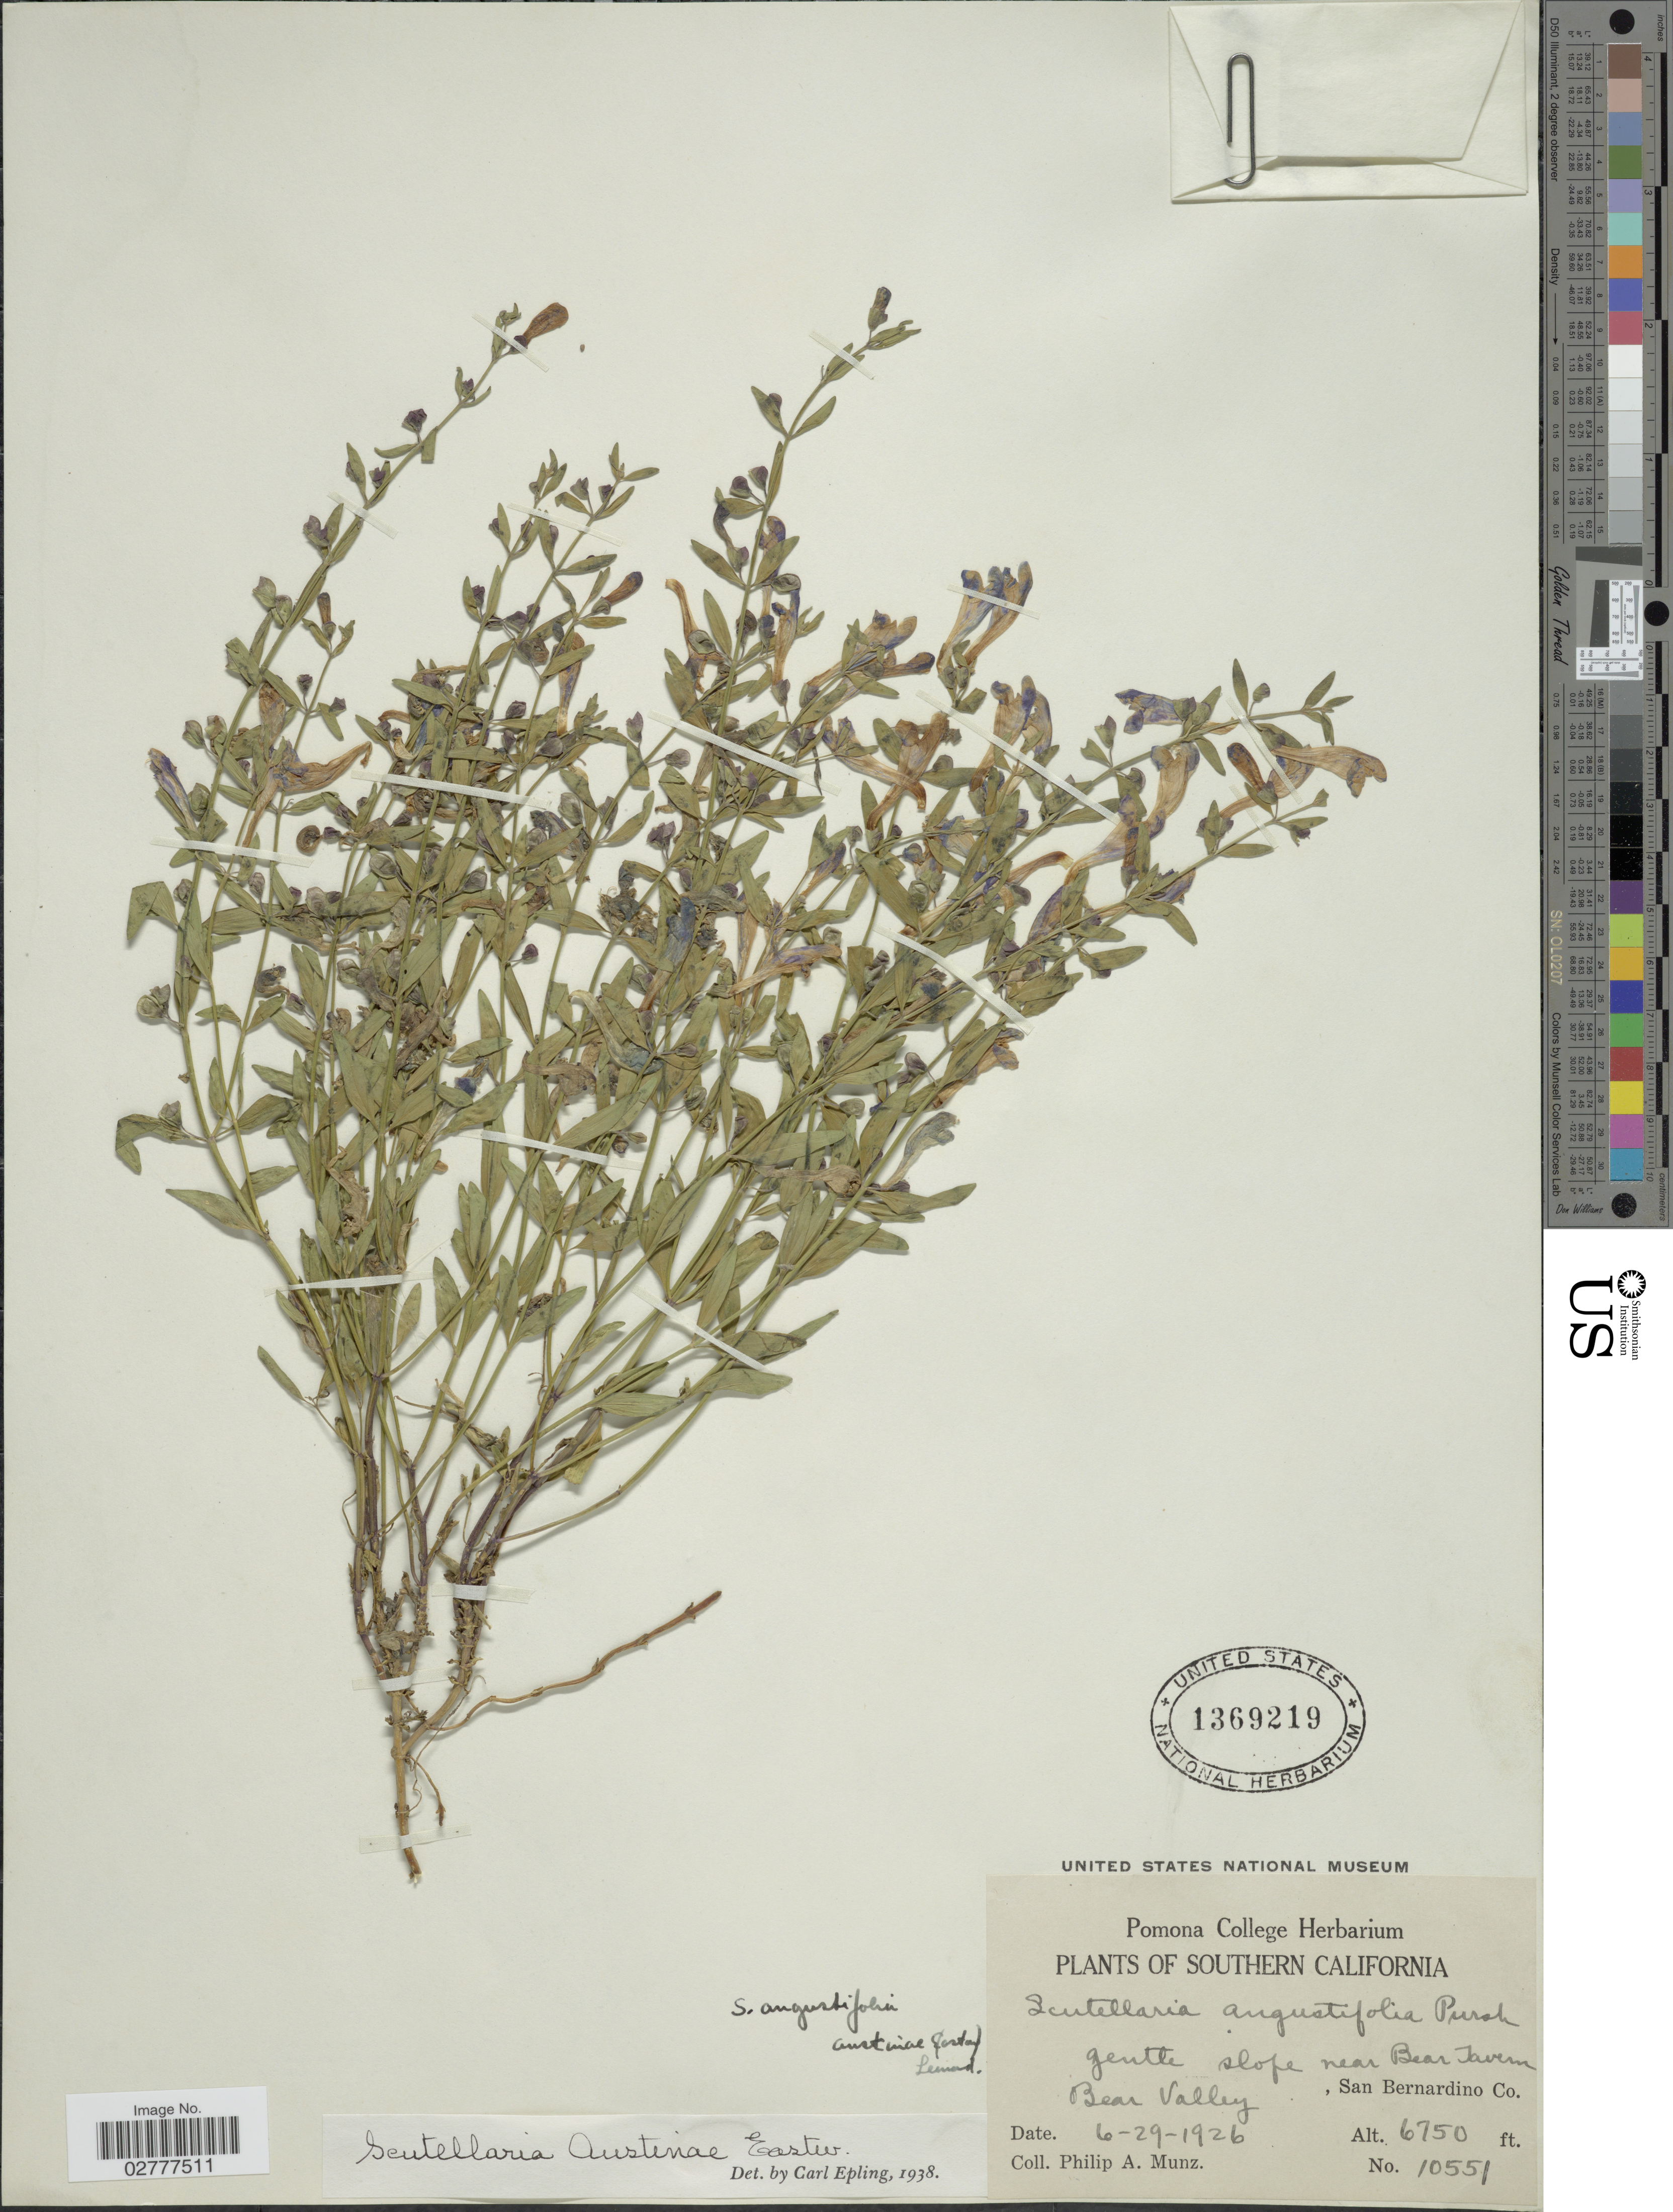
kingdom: Plantae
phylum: Tracheophyta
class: Magnoliopsida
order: Lamiales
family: Lamiaceae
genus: Scutellaria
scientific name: Scutellaria austinae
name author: Eastw.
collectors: P. A. Munz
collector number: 10551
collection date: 1926-06-29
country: United States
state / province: California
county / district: San Bernardino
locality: Southern California, gentle slope near Bear Tavern, Bear Valley, San Bernardino Co.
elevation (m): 2057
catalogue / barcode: US 1369219